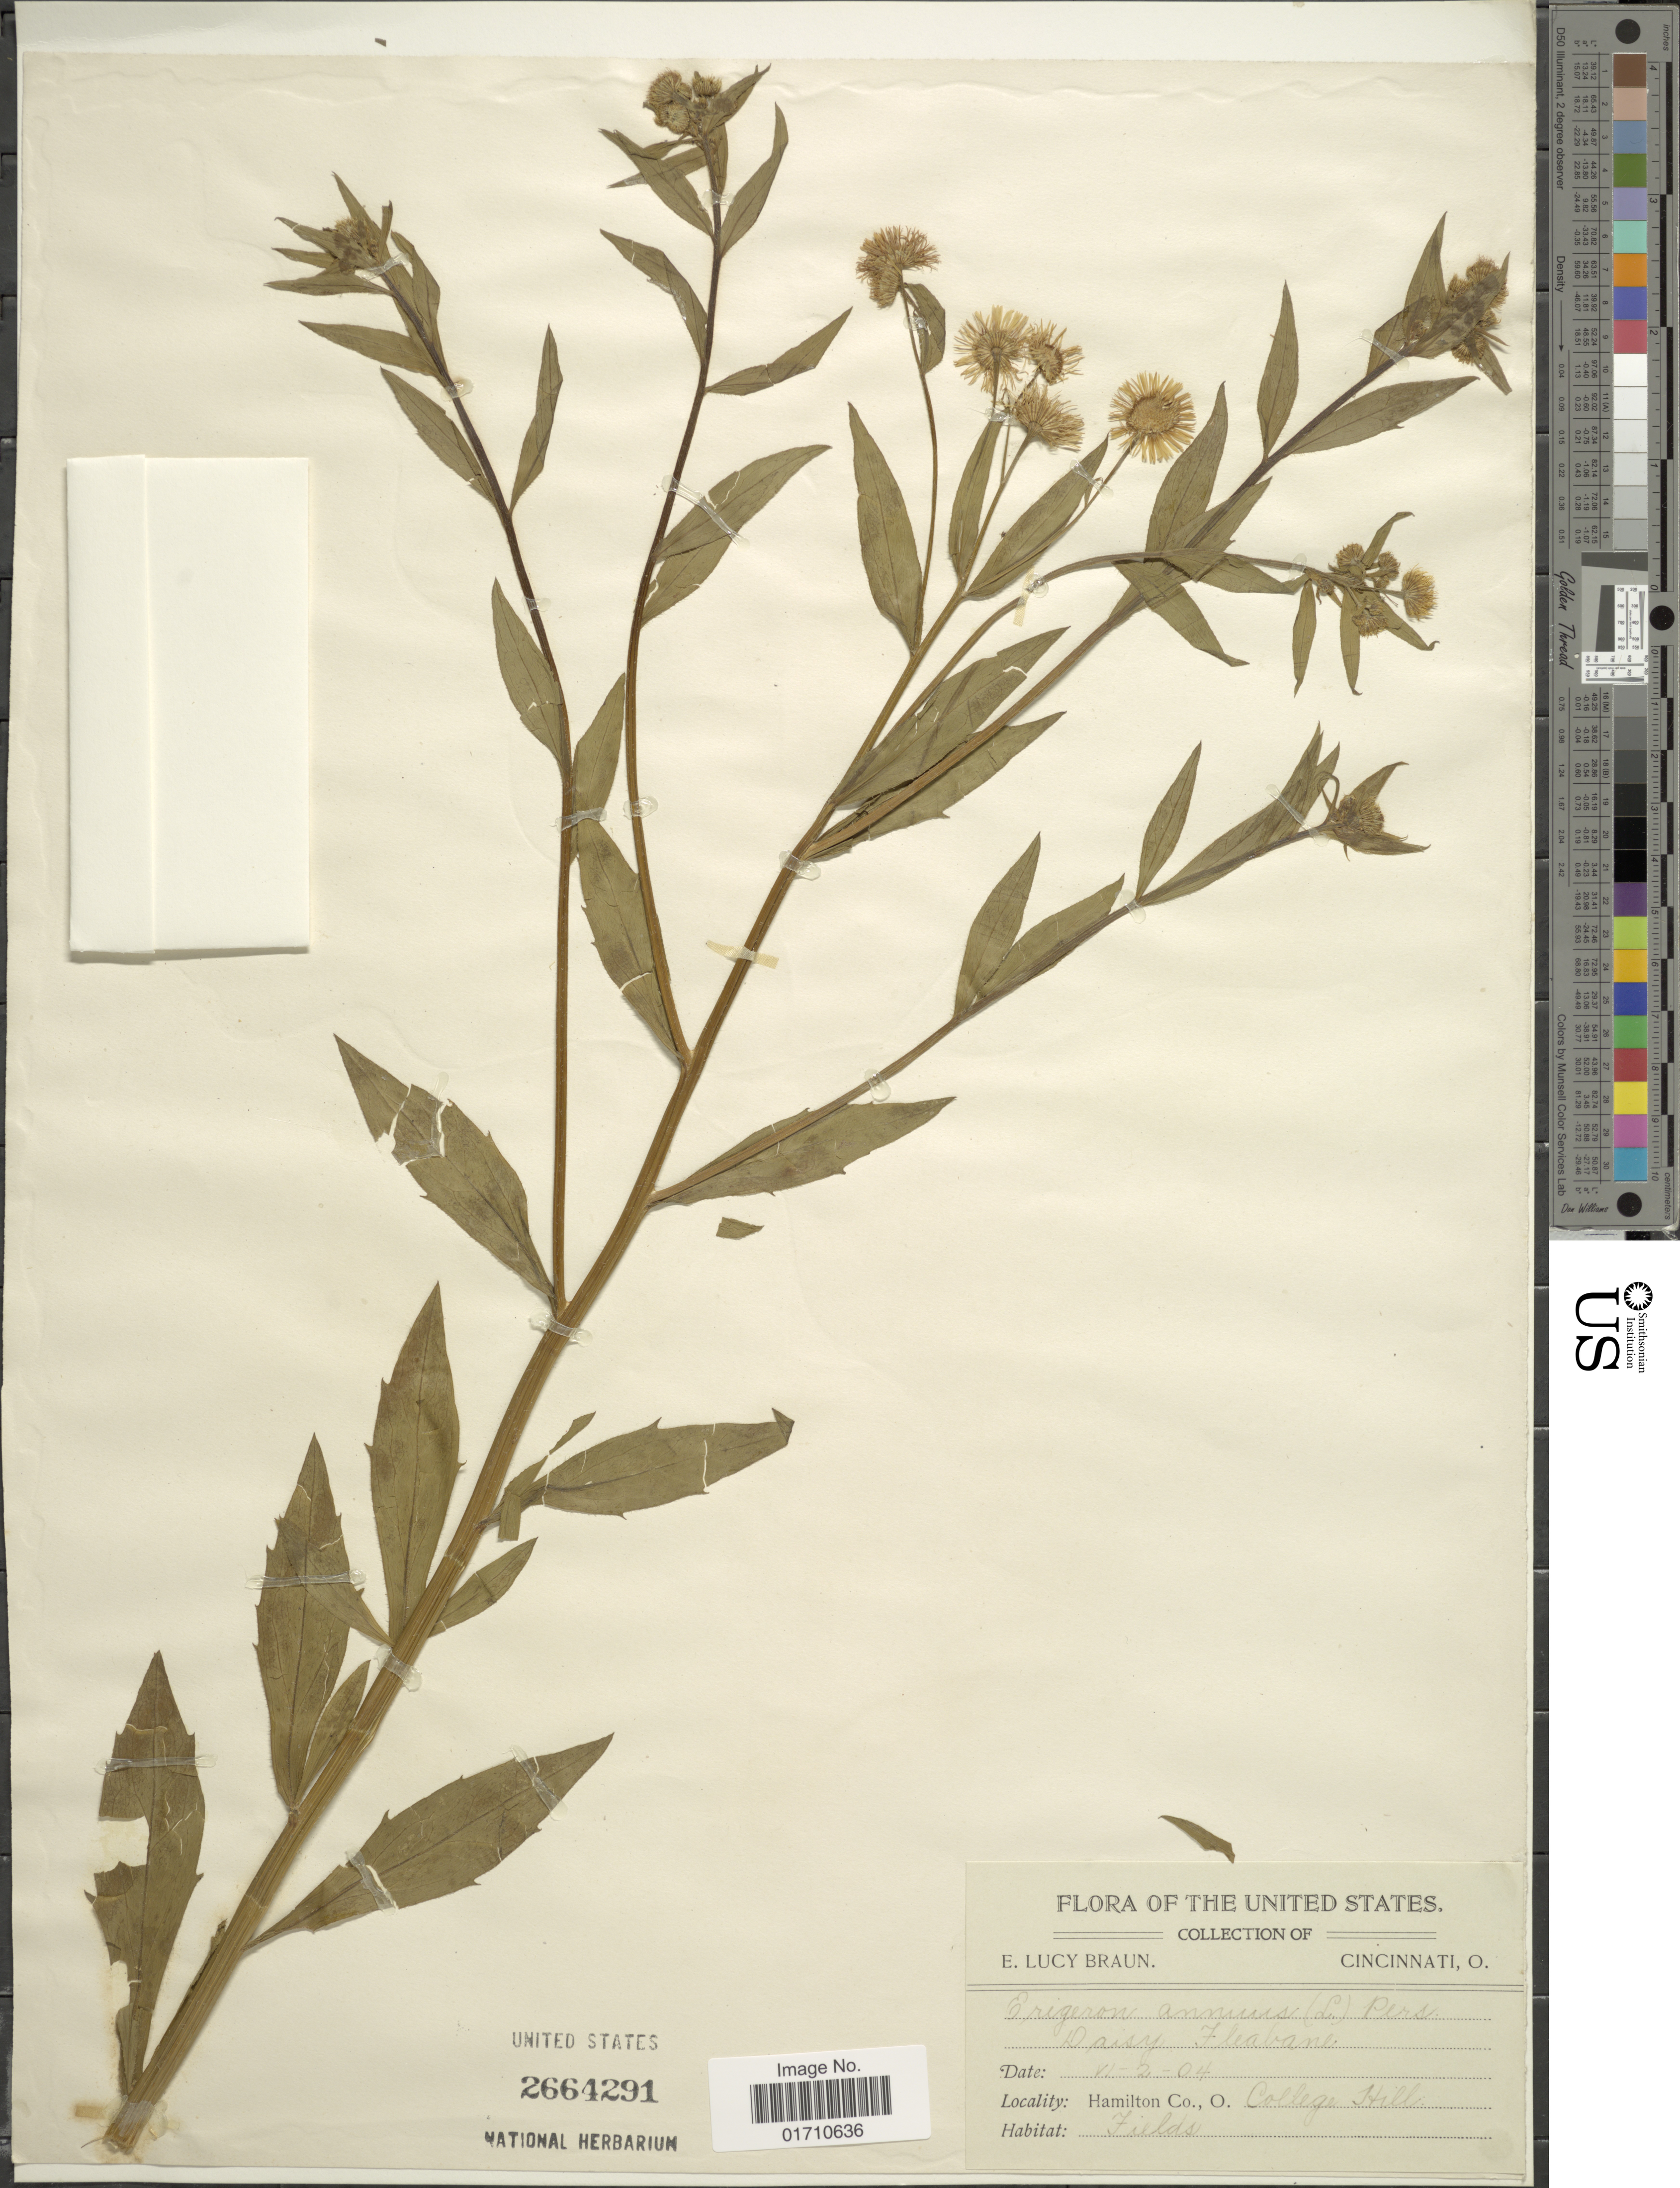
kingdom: Plantae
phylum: Tracheophyta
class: Magnoliopsida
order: Asterales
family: Asteraceae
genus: Erigeron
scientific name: Erigeron annuus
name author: (L.) Pers.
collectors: E. L. Braun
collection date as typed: Transcribed d/m/y: 2/6/4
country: United States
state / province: Ohio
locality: Hamilton Co., College Hill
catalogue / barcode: US 2664291